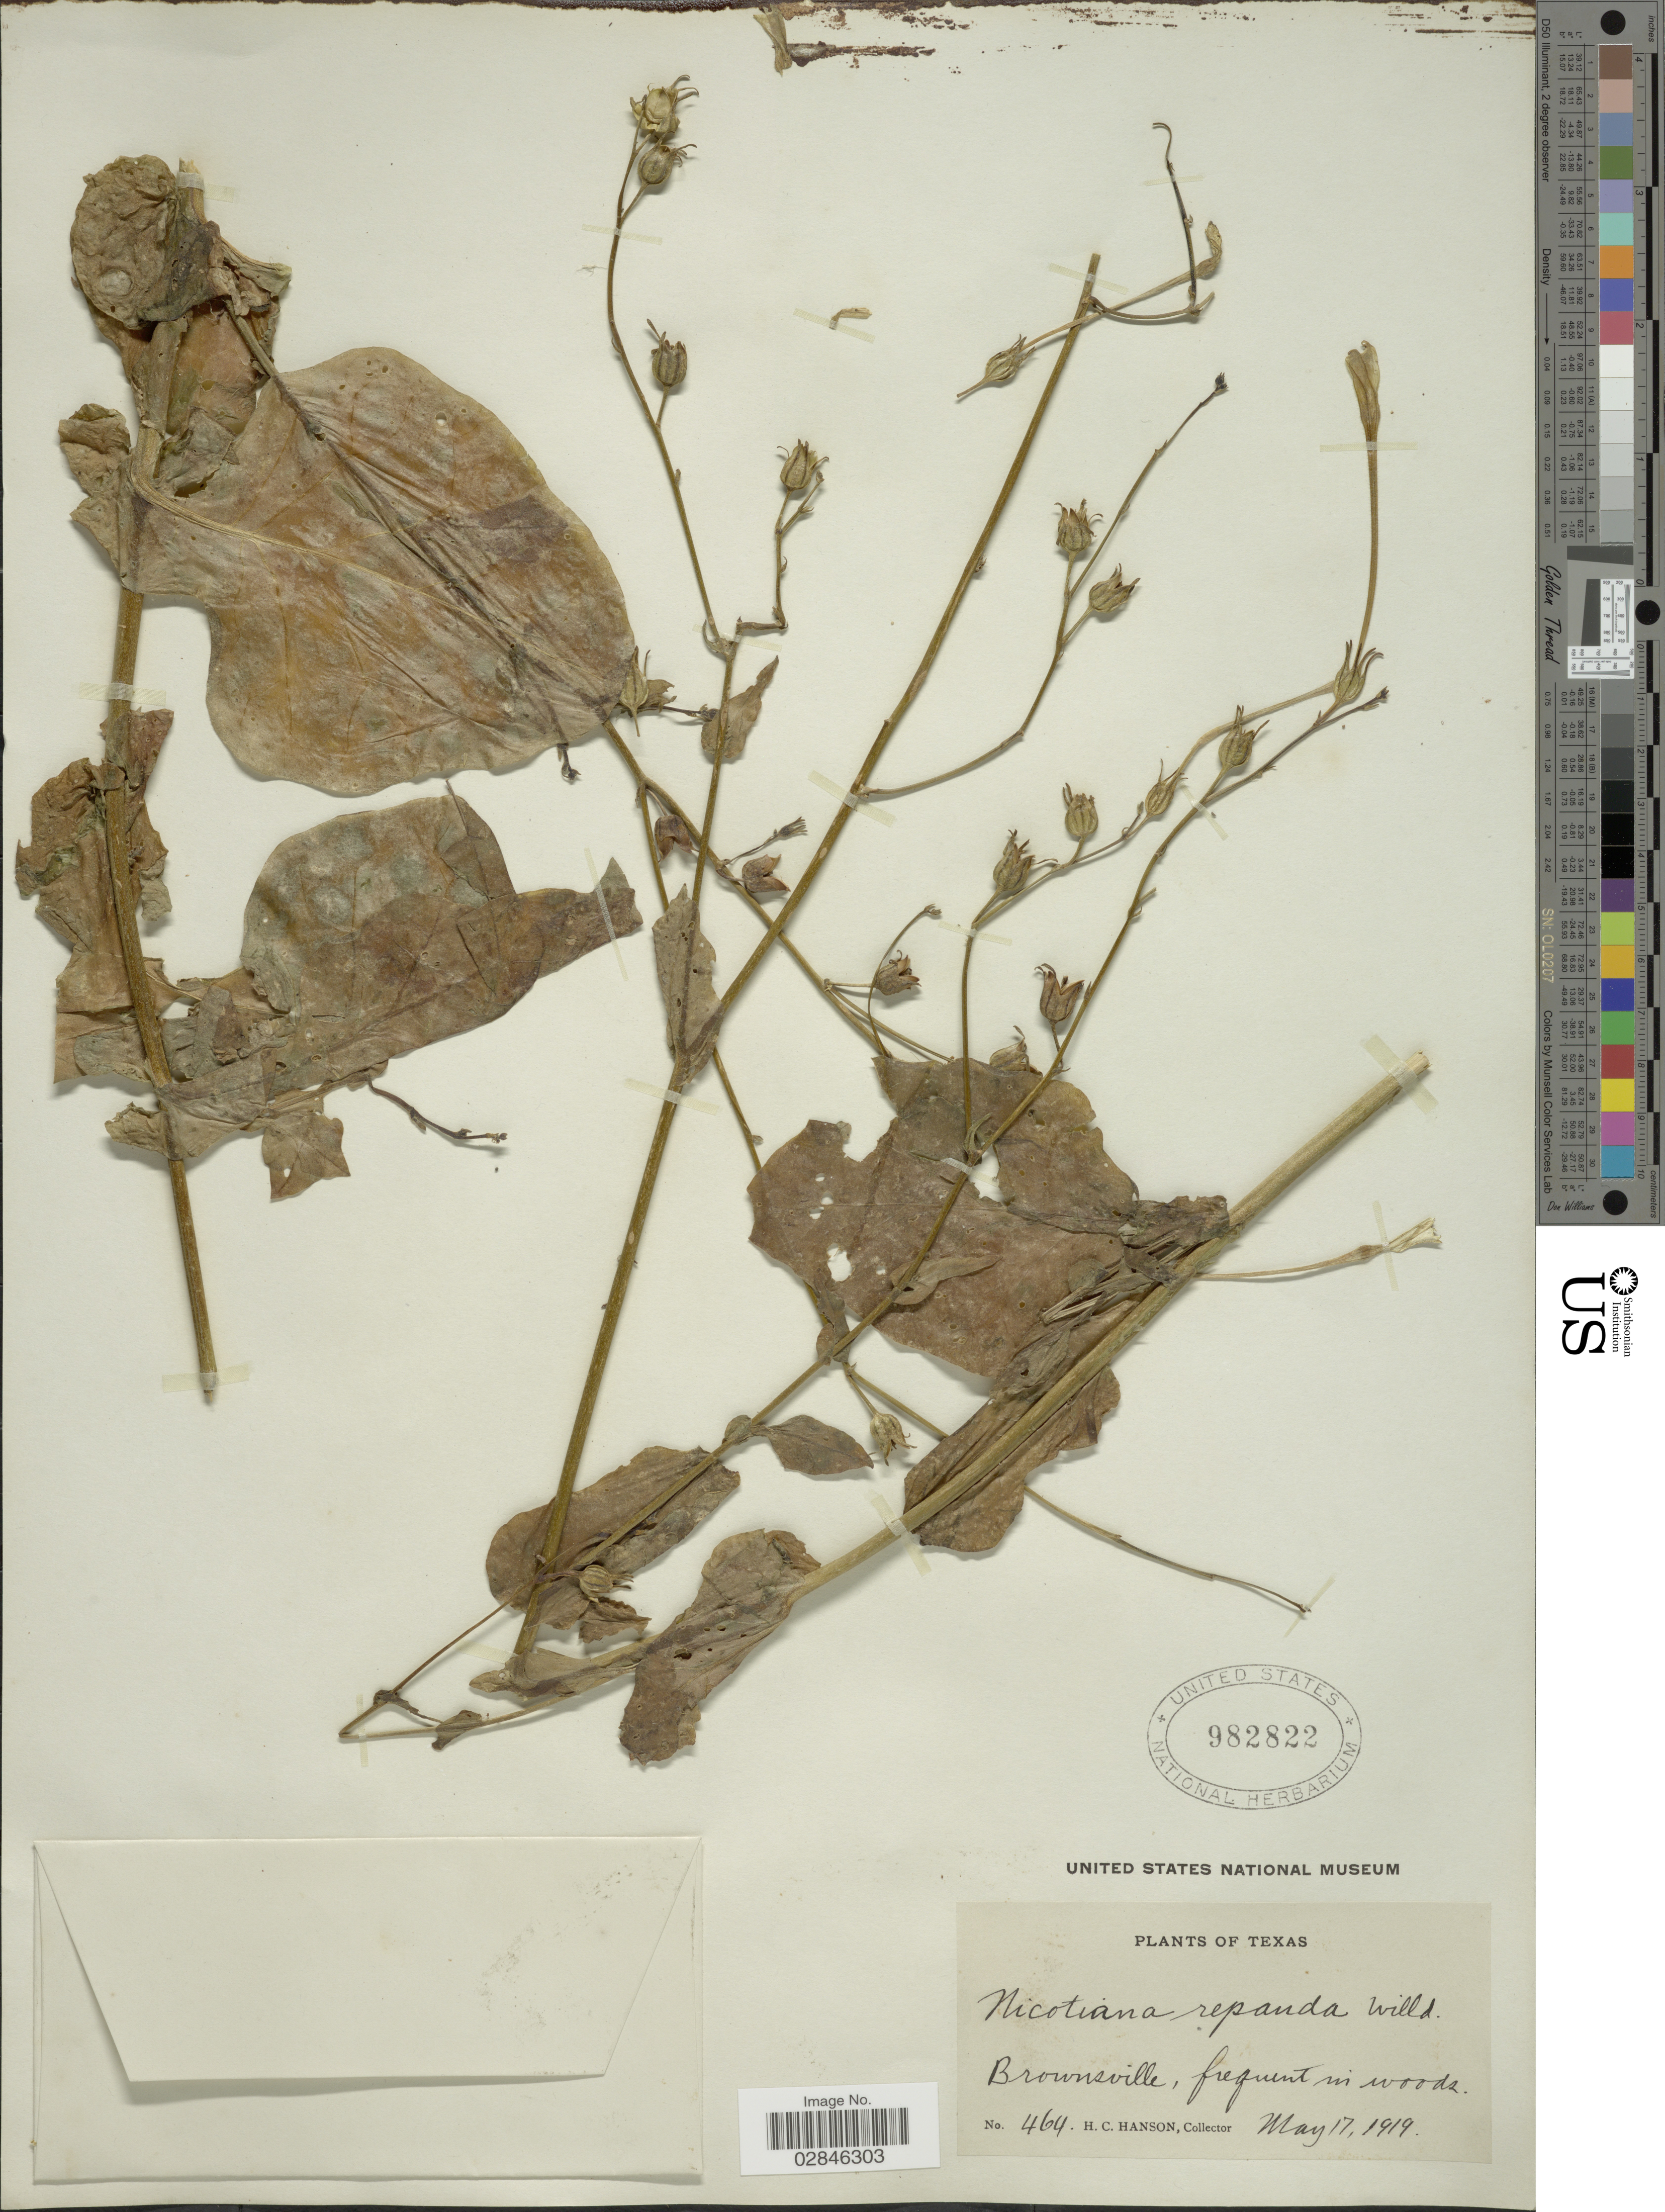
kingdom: Plantae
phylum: Tracheophyta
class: Magnoliopsida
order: Solanales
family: Solanaceae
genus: Nicotiana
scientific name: Nicotiana repanda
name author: Willd. ex Lehm.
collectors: H. Hanson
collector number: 464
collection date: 1919-05-17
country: United States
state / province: Texas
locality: Brownsville.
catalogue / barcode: US 982822